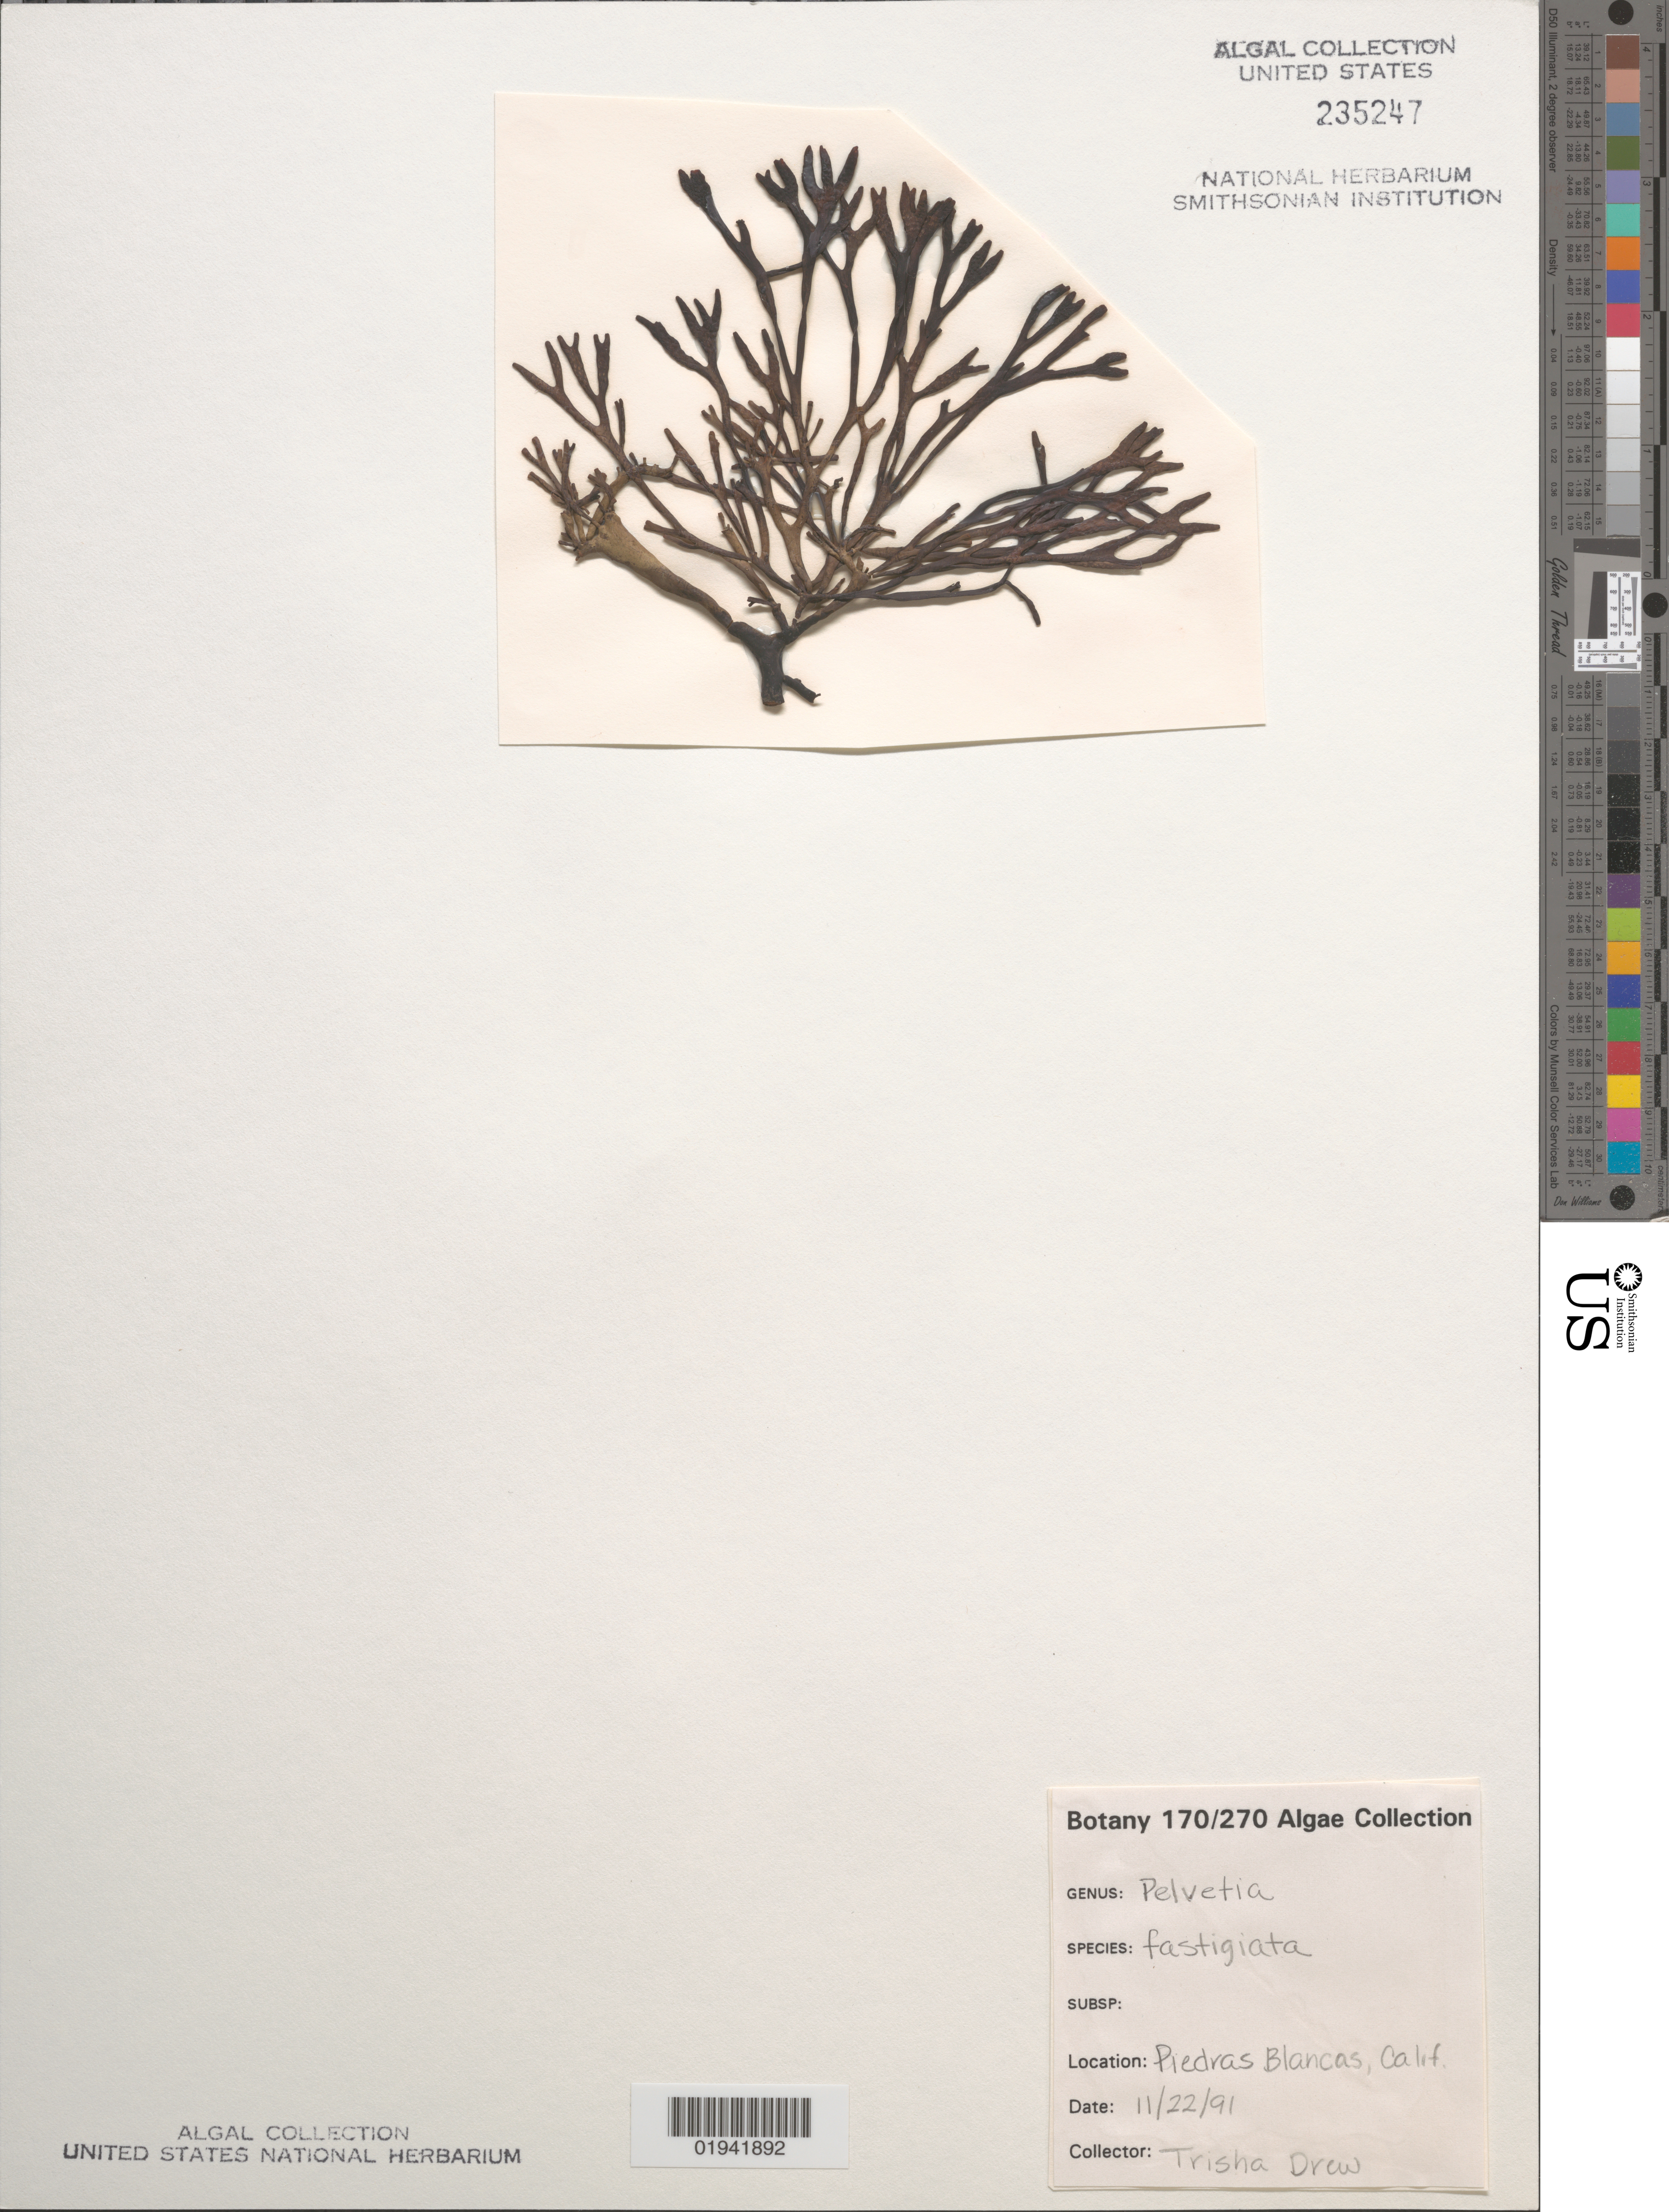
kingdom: Chromista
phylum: Ochrophyta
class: Phaeophyceae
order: Fucales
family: Fucaceae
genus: Silvetia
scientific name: Silvetia compressa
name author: (J. Agardh) E.A. Serrão et al.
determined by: Algae name updating Project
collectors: T. Drew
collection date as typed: Transcribed d/m/y: 22/11/91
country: United States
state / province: California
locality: Piedras Blancas.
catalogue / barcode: US 235247